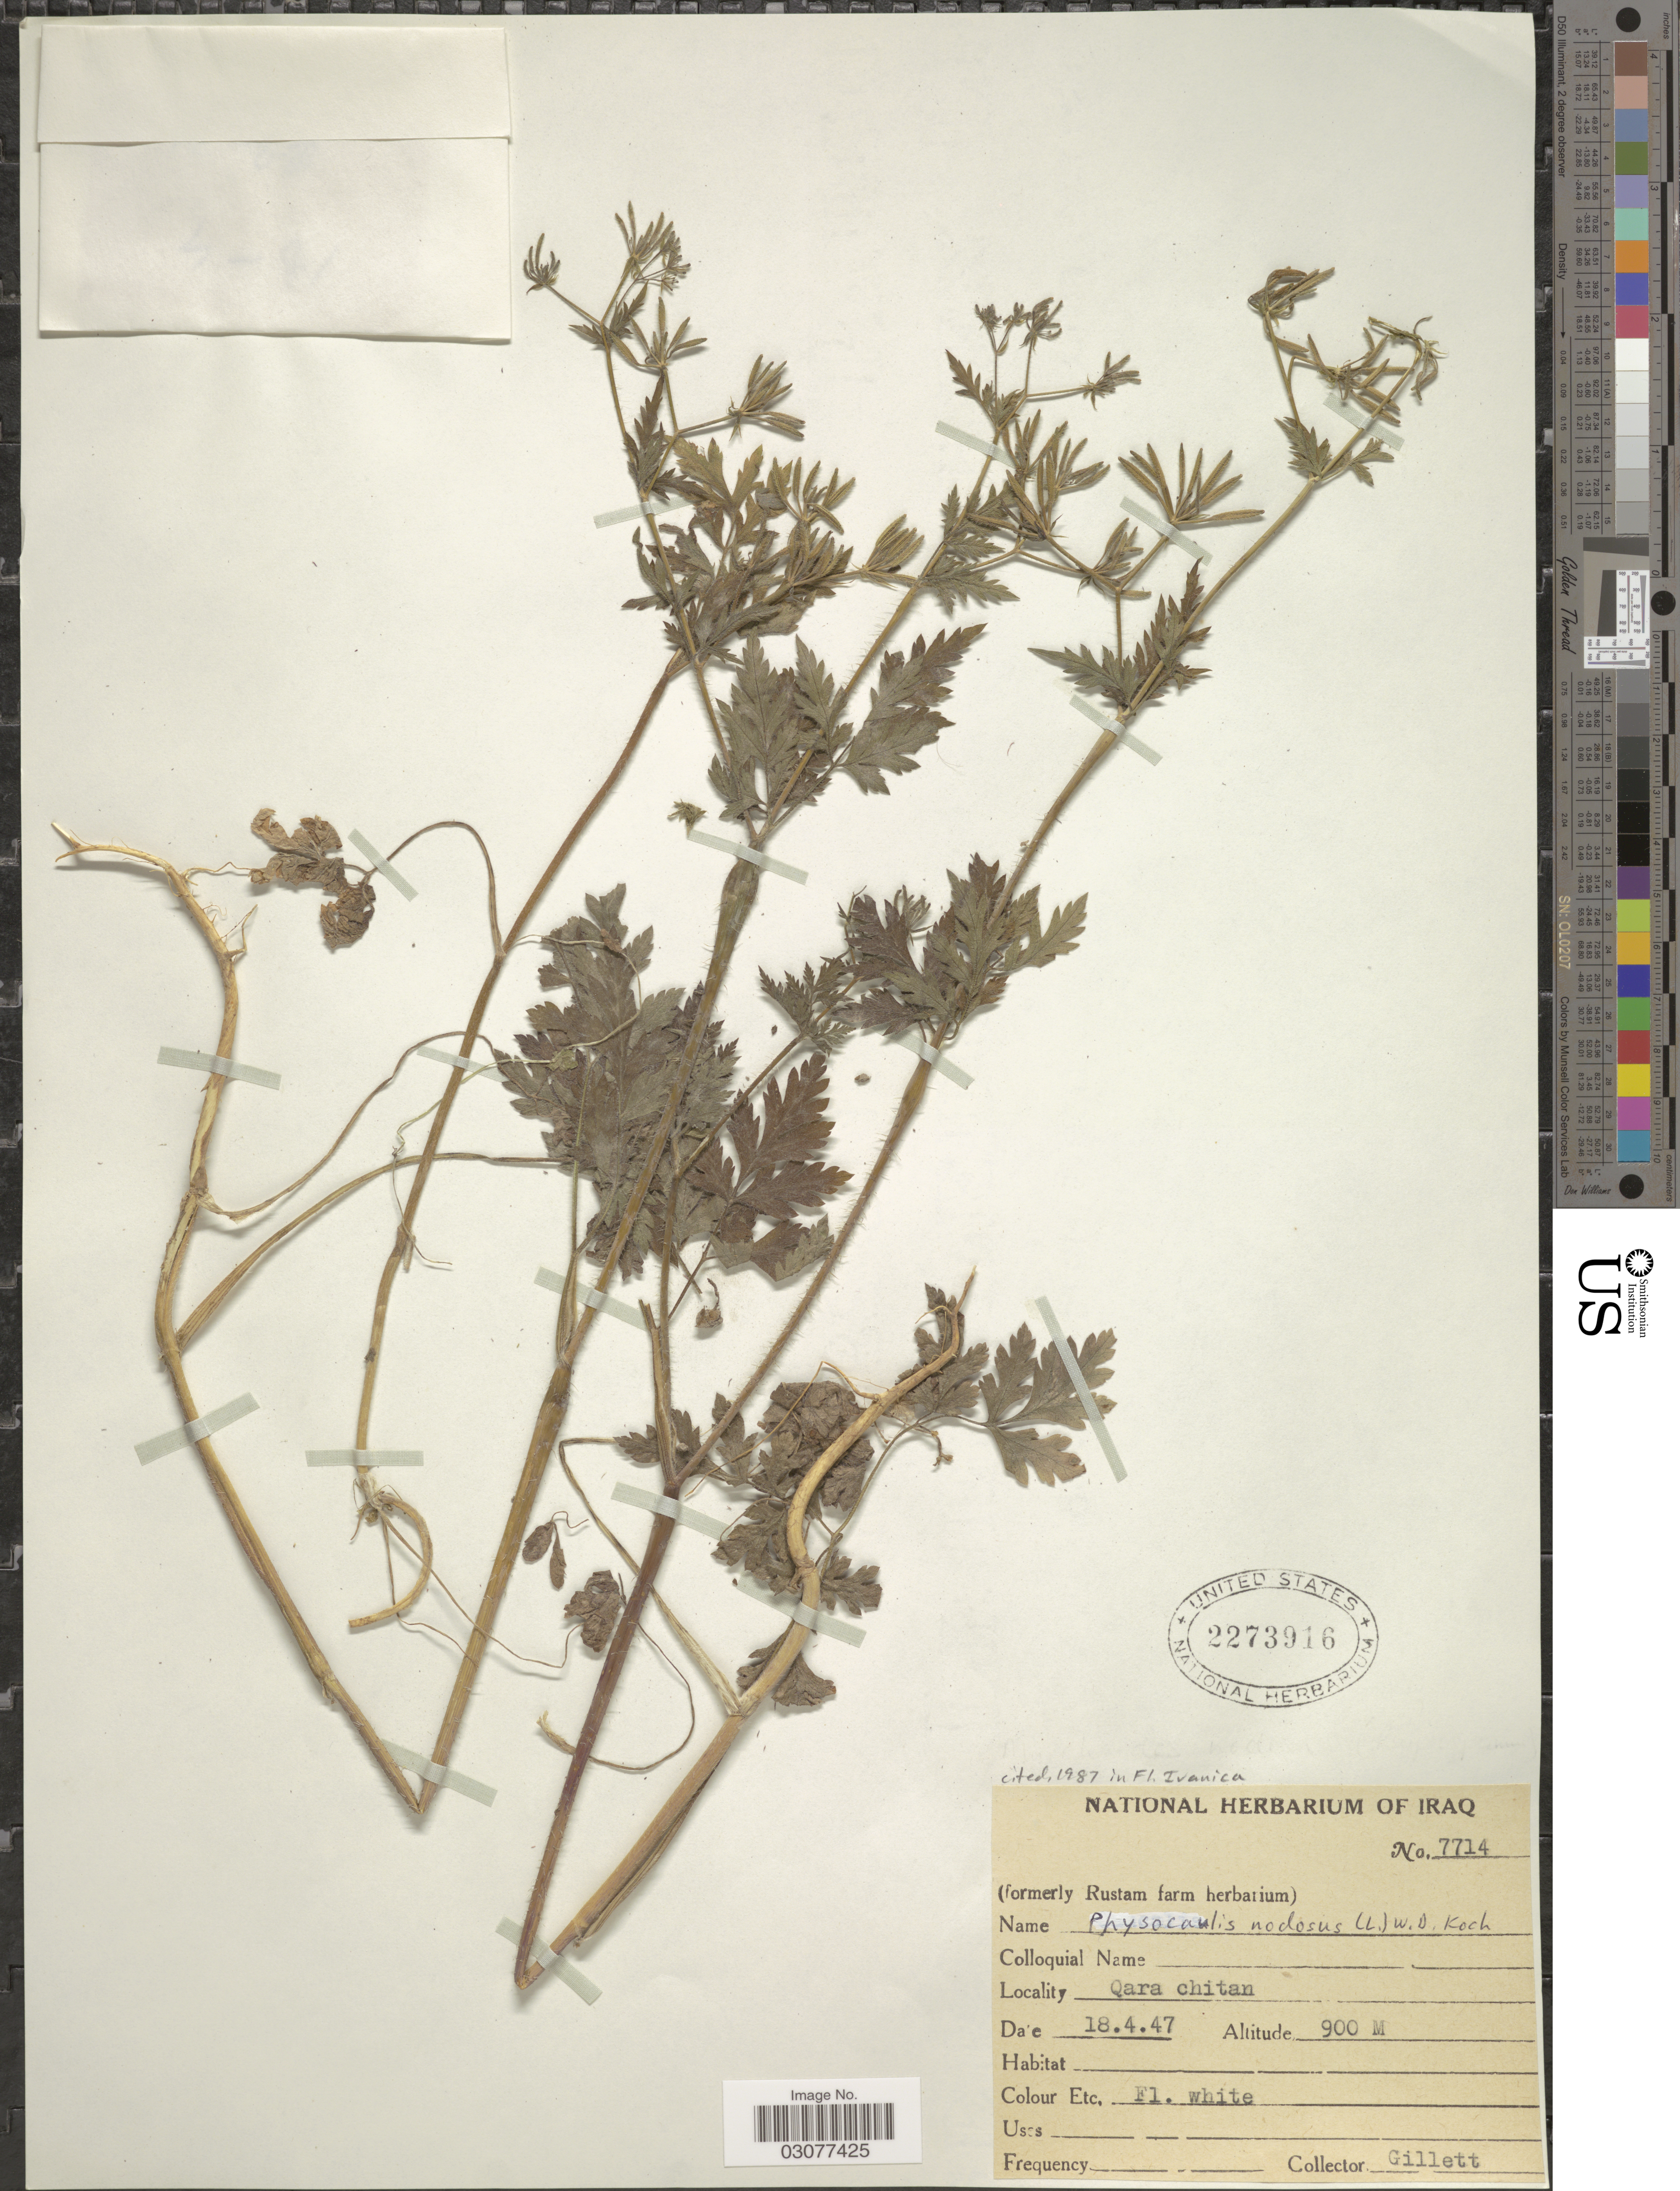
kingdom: Plantae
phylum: Tracheophyta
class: Magnoliopsida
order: Apiales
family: Apiaceae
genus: Physocaulis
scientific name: Physocaulis nodosus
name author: Koch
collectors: Gillett, --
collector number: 7714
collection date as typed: Transcribed d/m/y: 18/4/47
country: Iraq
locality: Qara chitan.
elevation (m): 900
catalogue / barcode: US 2273916